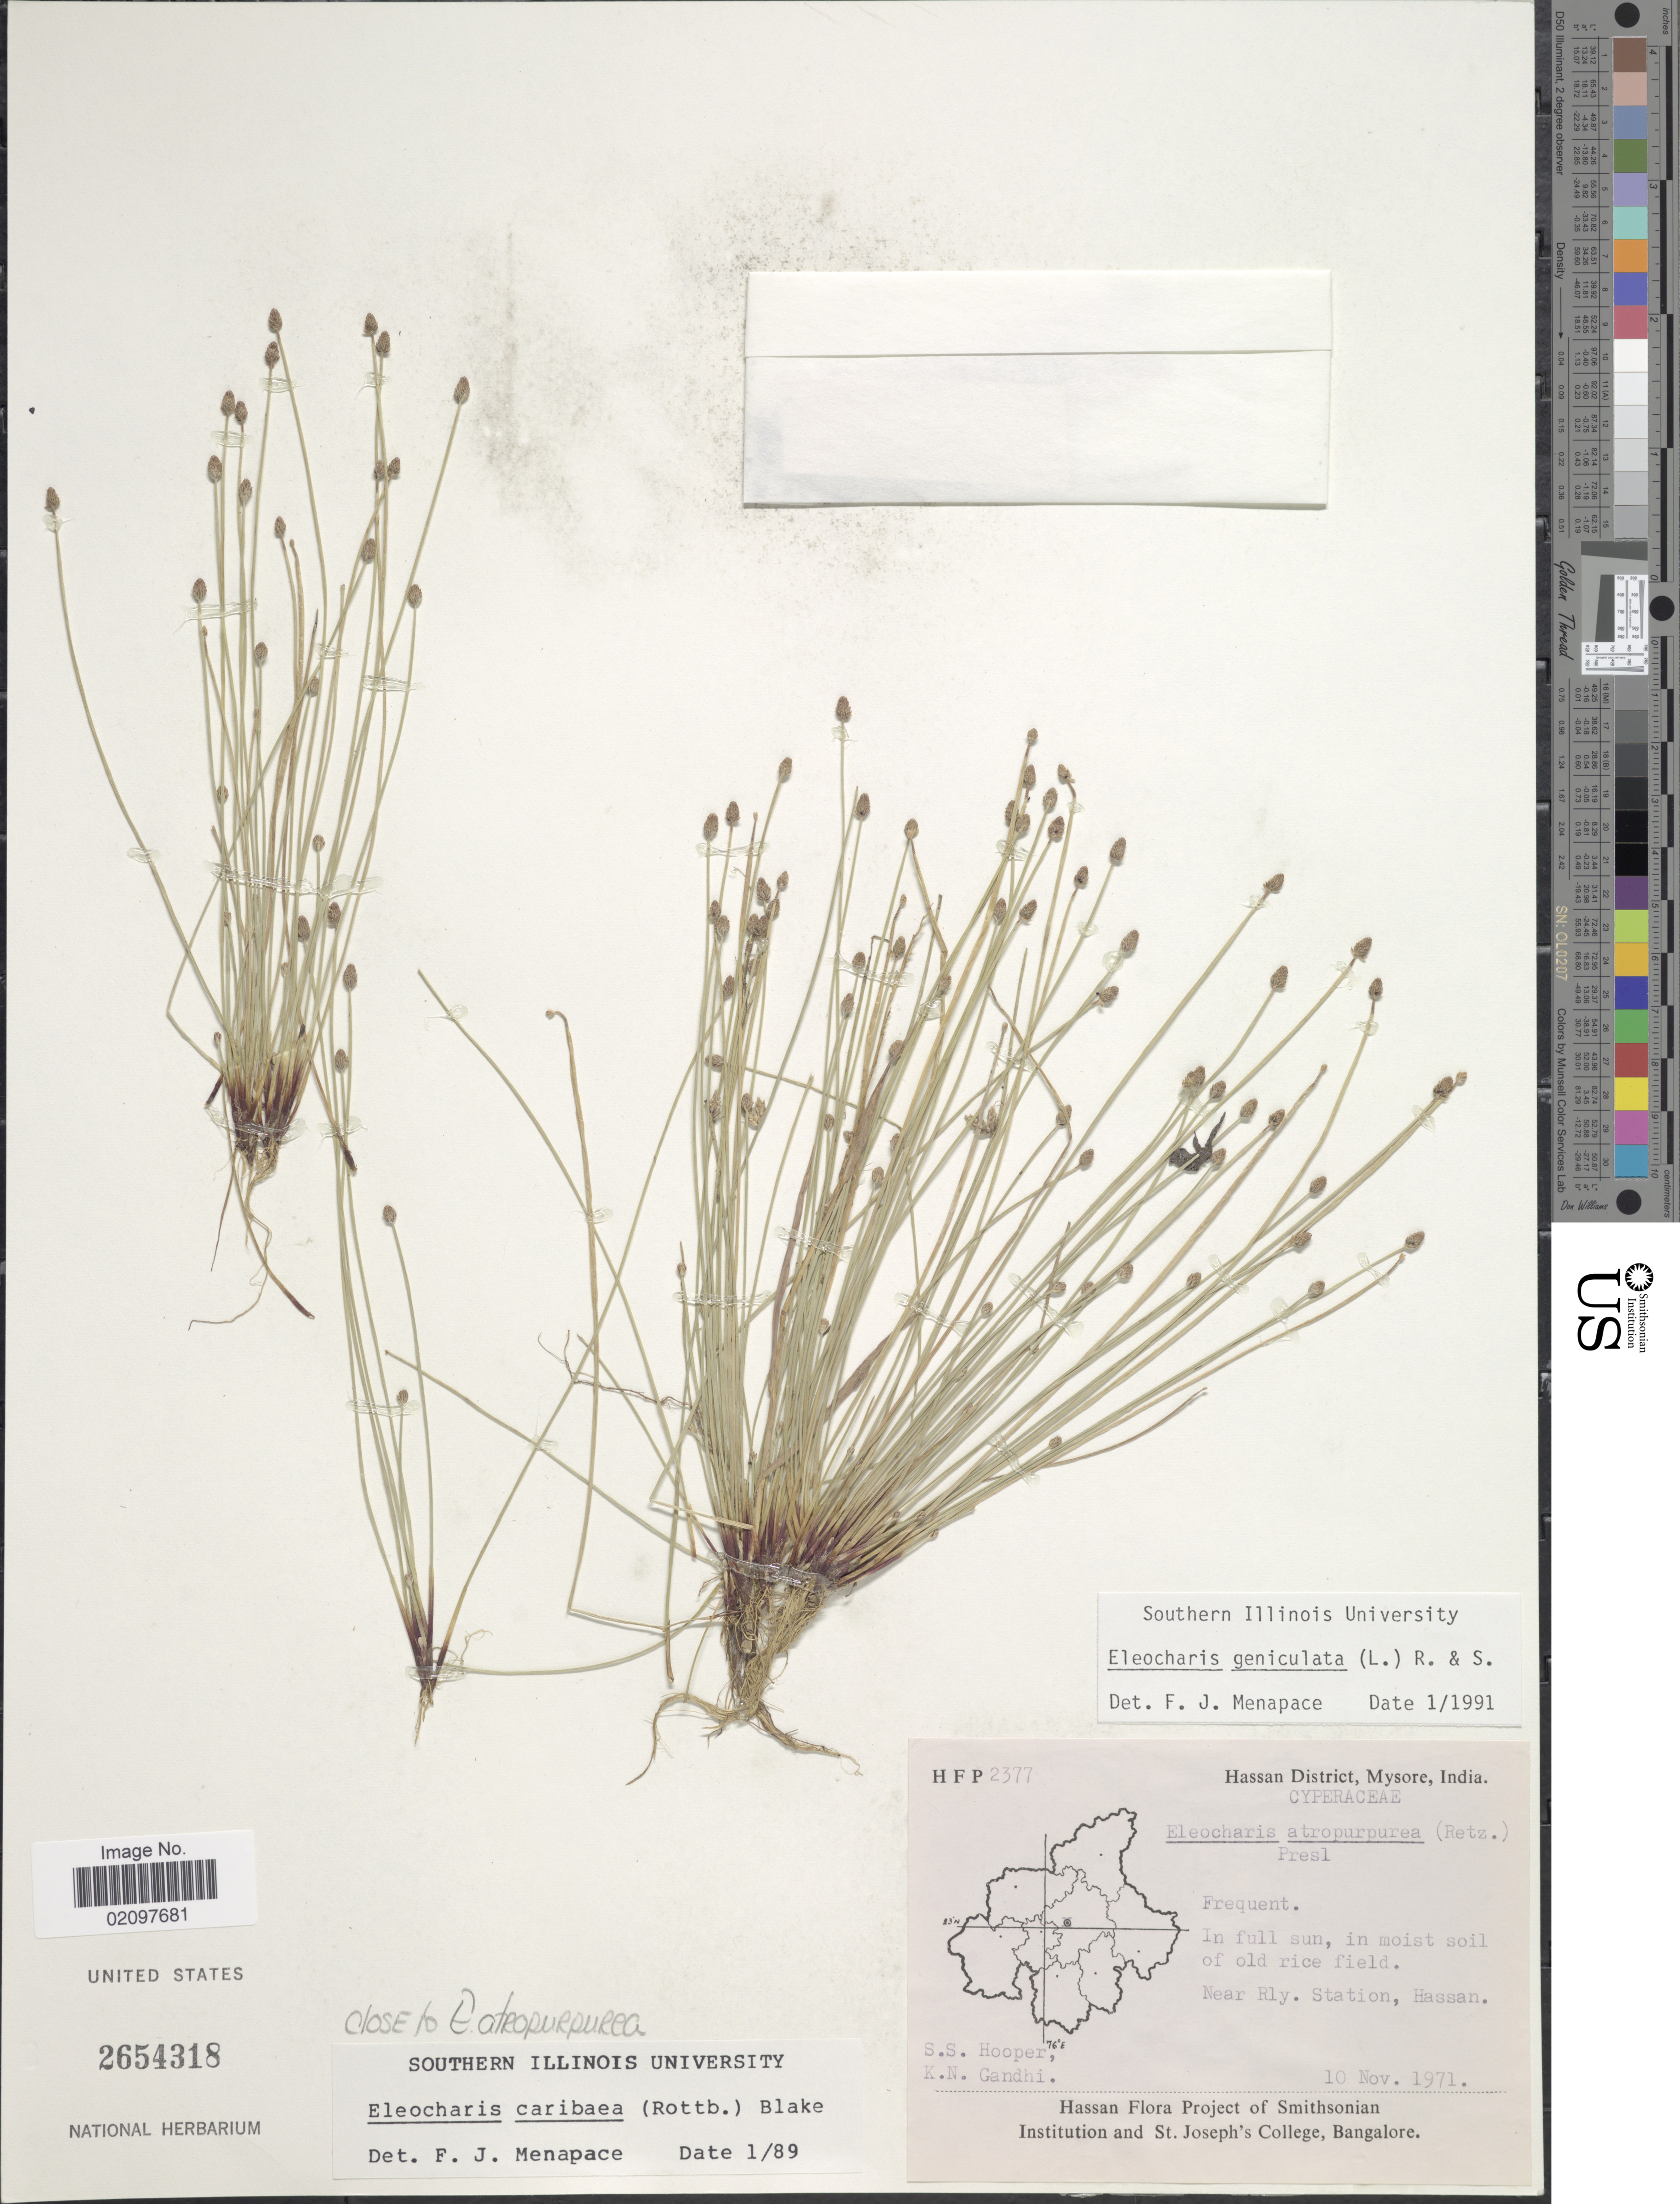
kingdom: Plantae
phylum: Tracheophyta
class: Liliopsida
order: Poales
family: Cyperaceae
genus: Eleocharis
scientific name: Eleocharis geniculata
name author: (L.) Roem. & Schult.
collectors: S. S. Hooper & K. N. Gandhi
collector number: H F P 2377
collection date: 1971-11-10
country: India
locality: Hassan District, Mysore, In full sun, in moist soil of old rice field, Near Rly Station, Hassan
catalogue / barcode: US 2654318